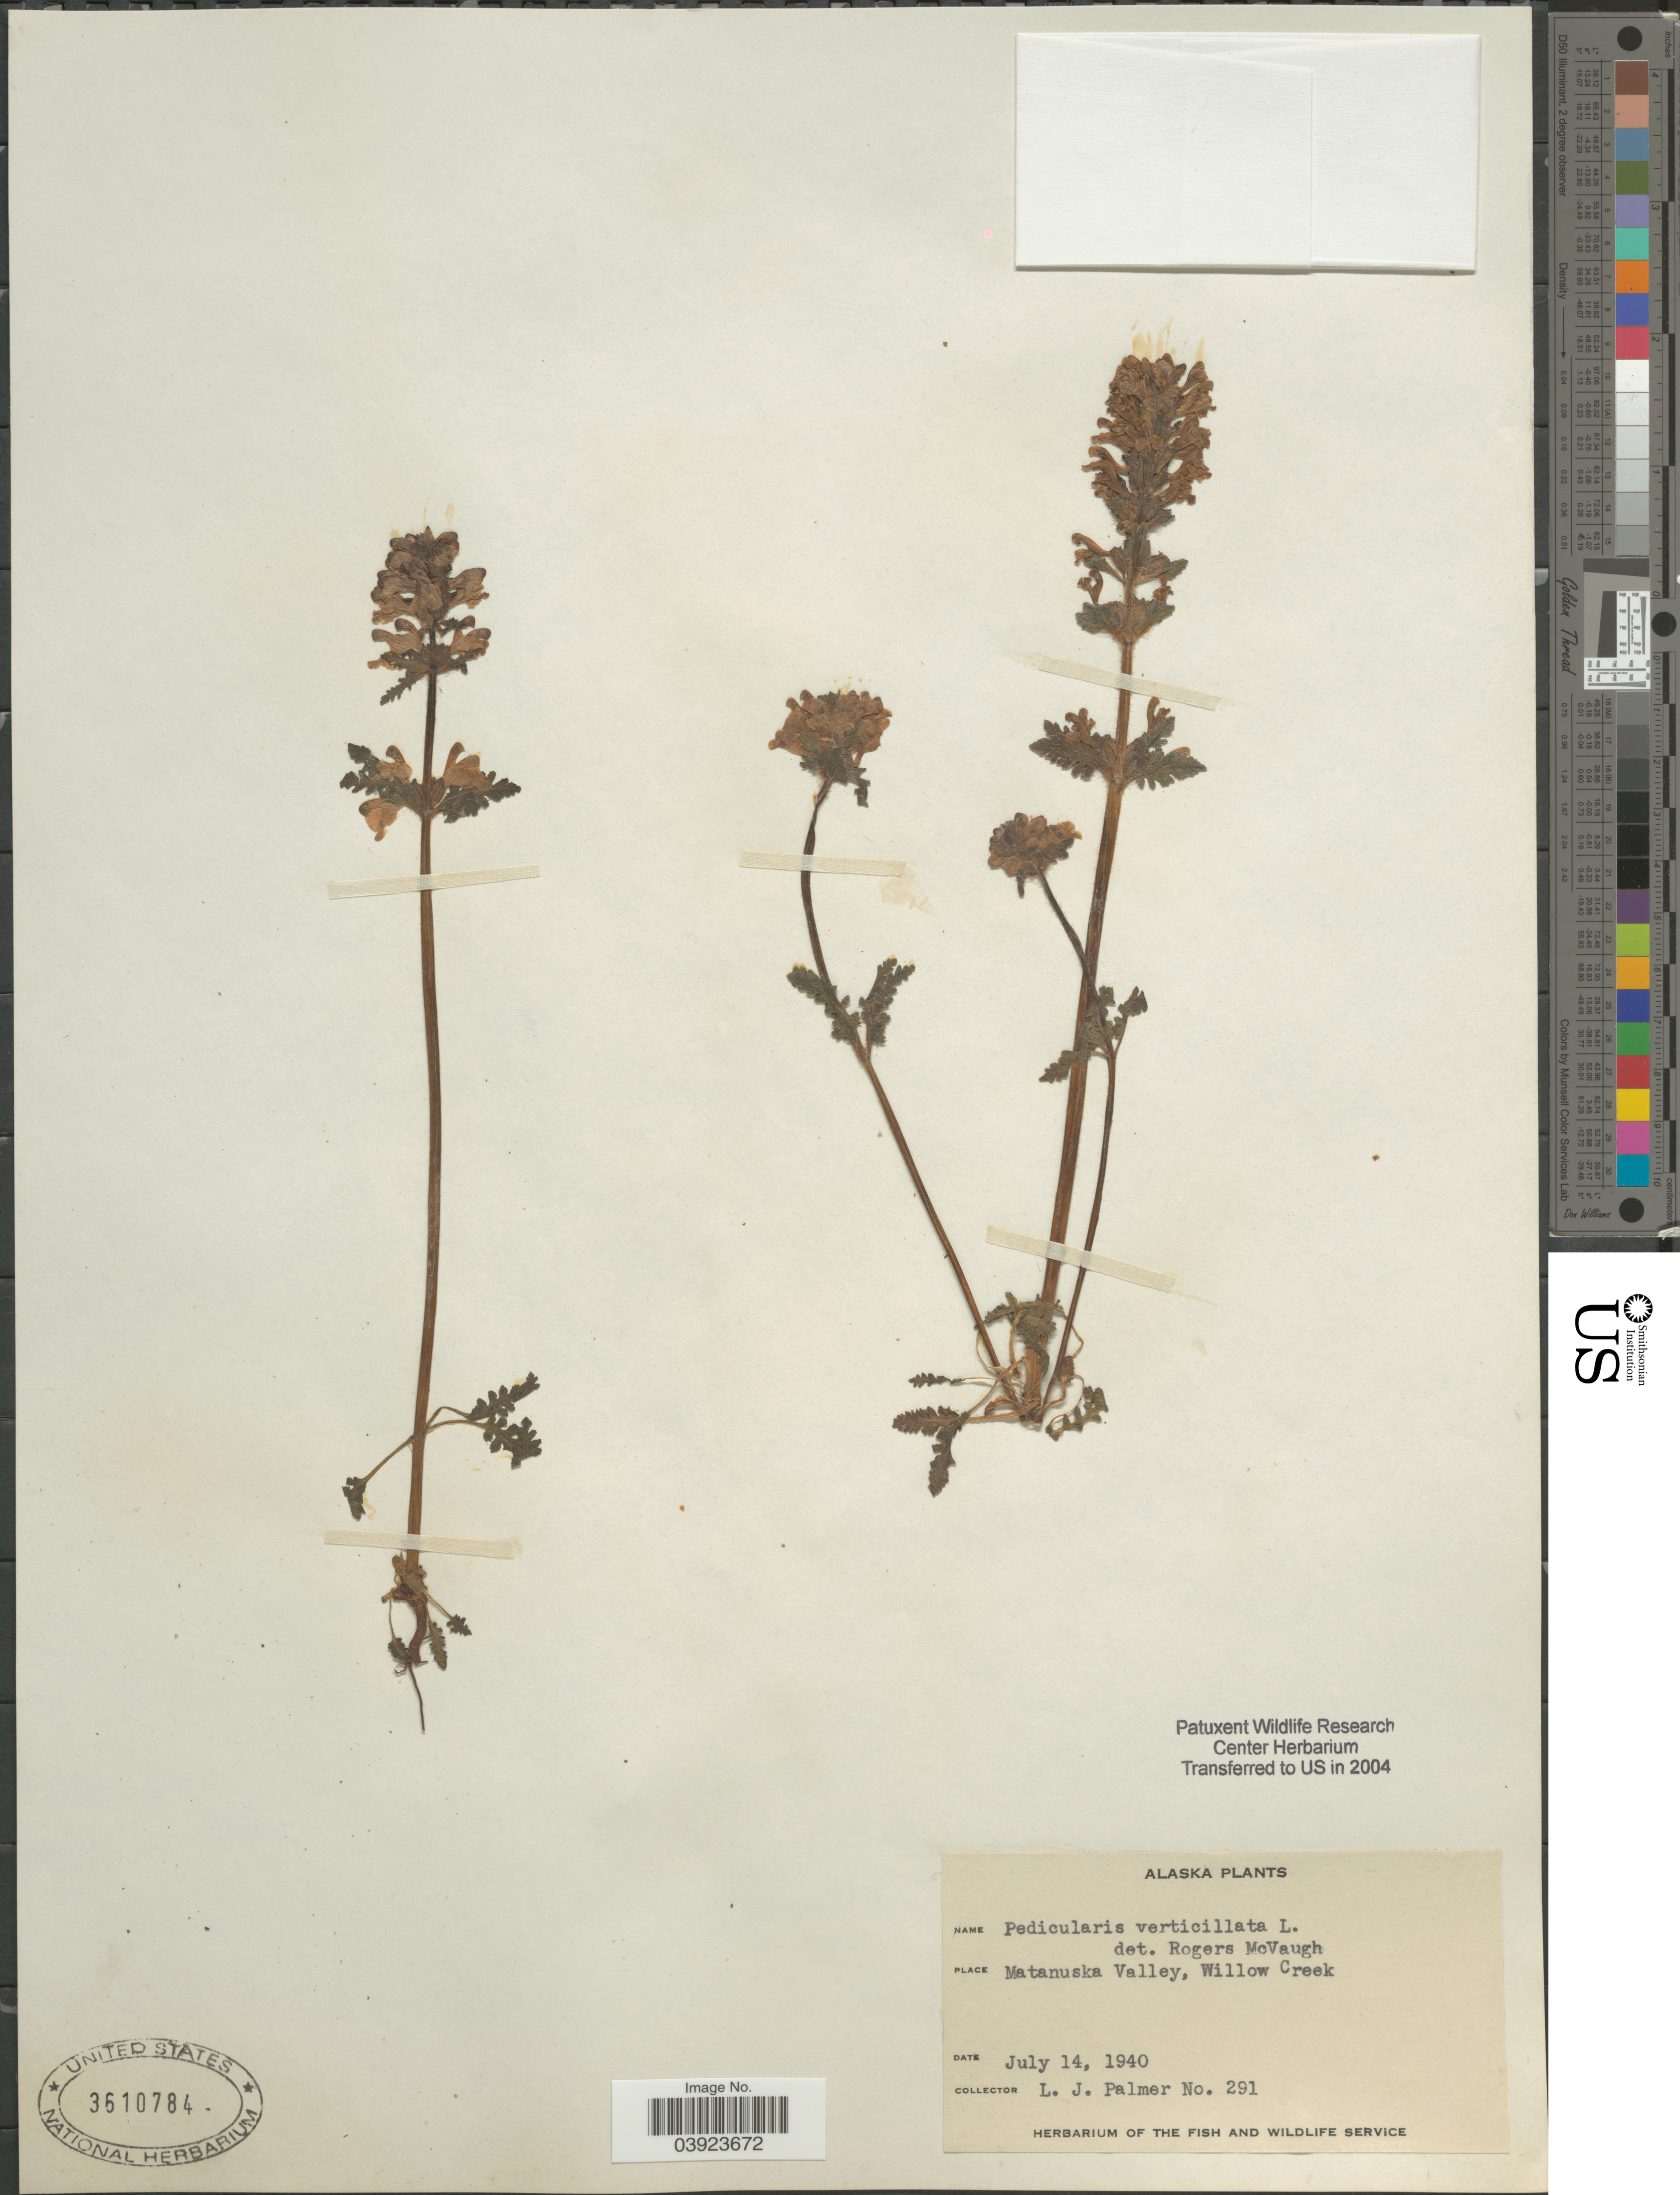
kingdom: Plantae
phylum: Tracheophyta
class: Magnoliopsida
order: Lamiales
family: Orobanchaceae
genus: Pedicularis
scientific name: Pedicularis verticillata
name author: L.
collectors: L. J. Palmer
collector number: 291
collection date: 1940-07-14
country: United States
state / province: Alaska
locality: Matanuska Valley, Willow Creek.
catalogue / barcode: US 3610784